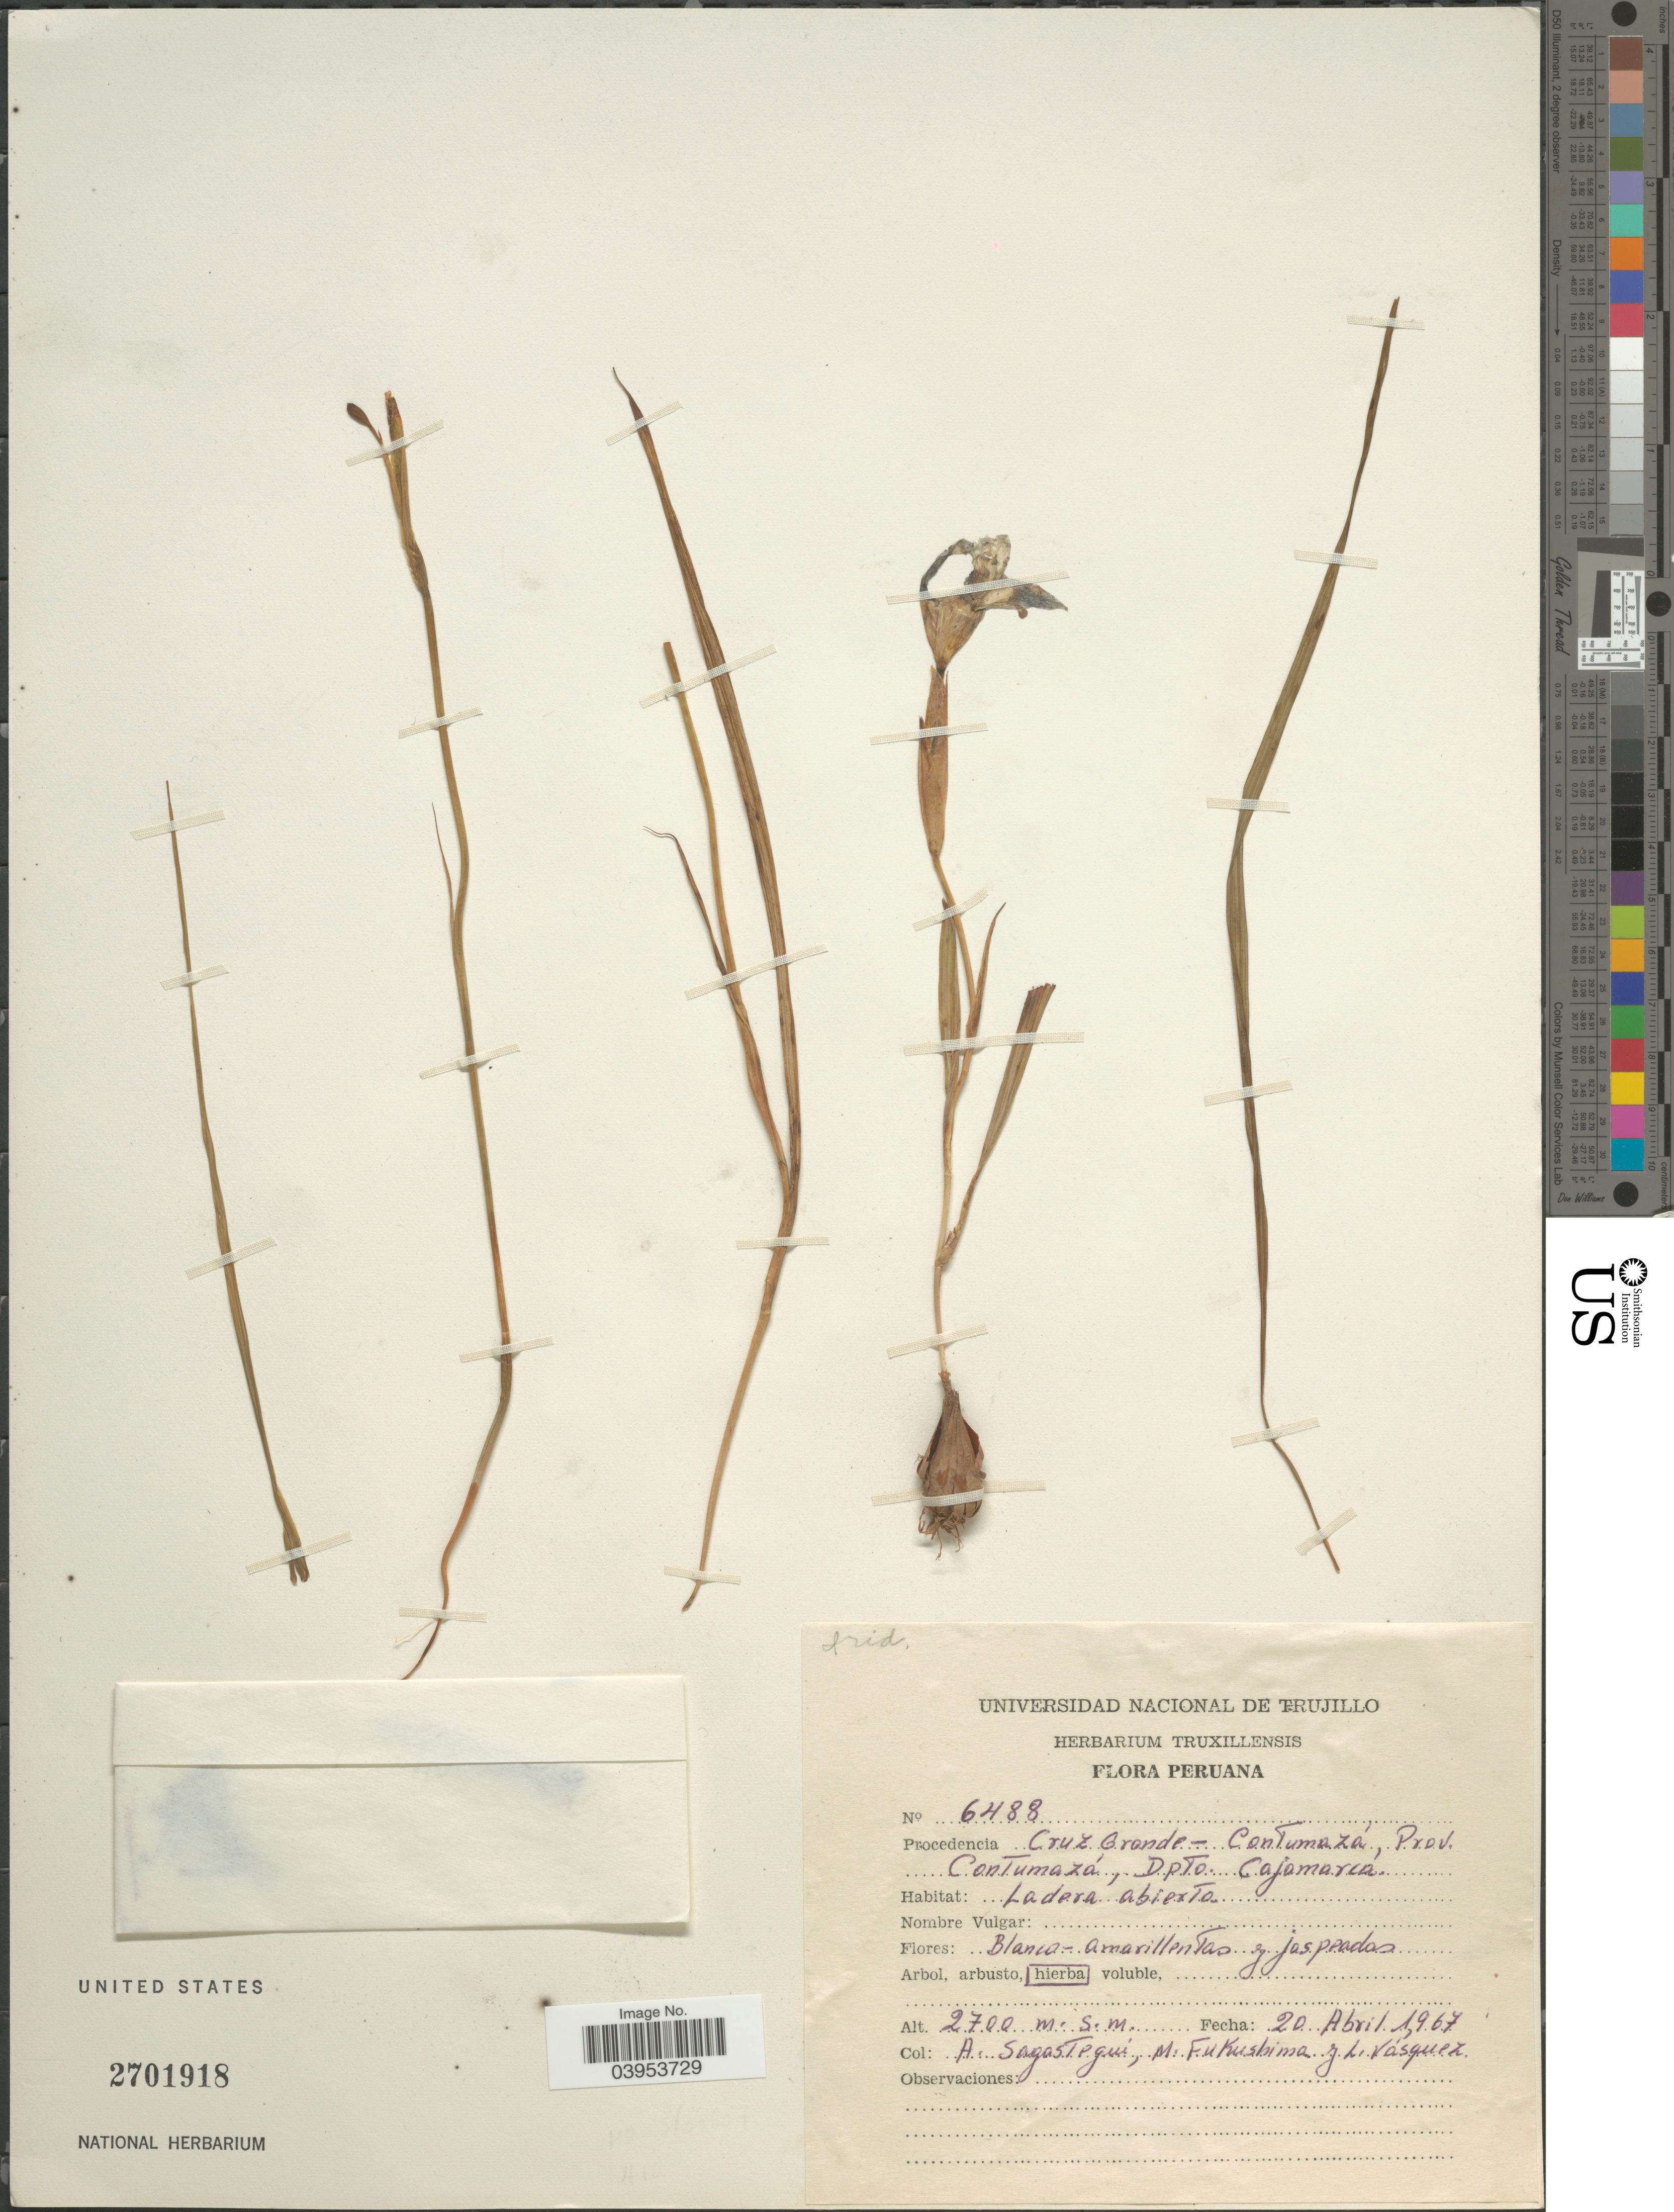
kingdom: Plantae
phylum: Tracheophyta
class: Liliopsida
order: Asparagales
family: Iridaceae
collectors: A. Sagástequi, M. Fukushima & J. Vásquez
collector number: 6488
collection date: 1967-04-20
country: Peru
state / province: Cajamarca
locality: Cruz Grande- Contumazá, Prov. Contumazá, Dpto Cajamarcá.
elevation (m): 2700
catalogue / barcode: US 2701918